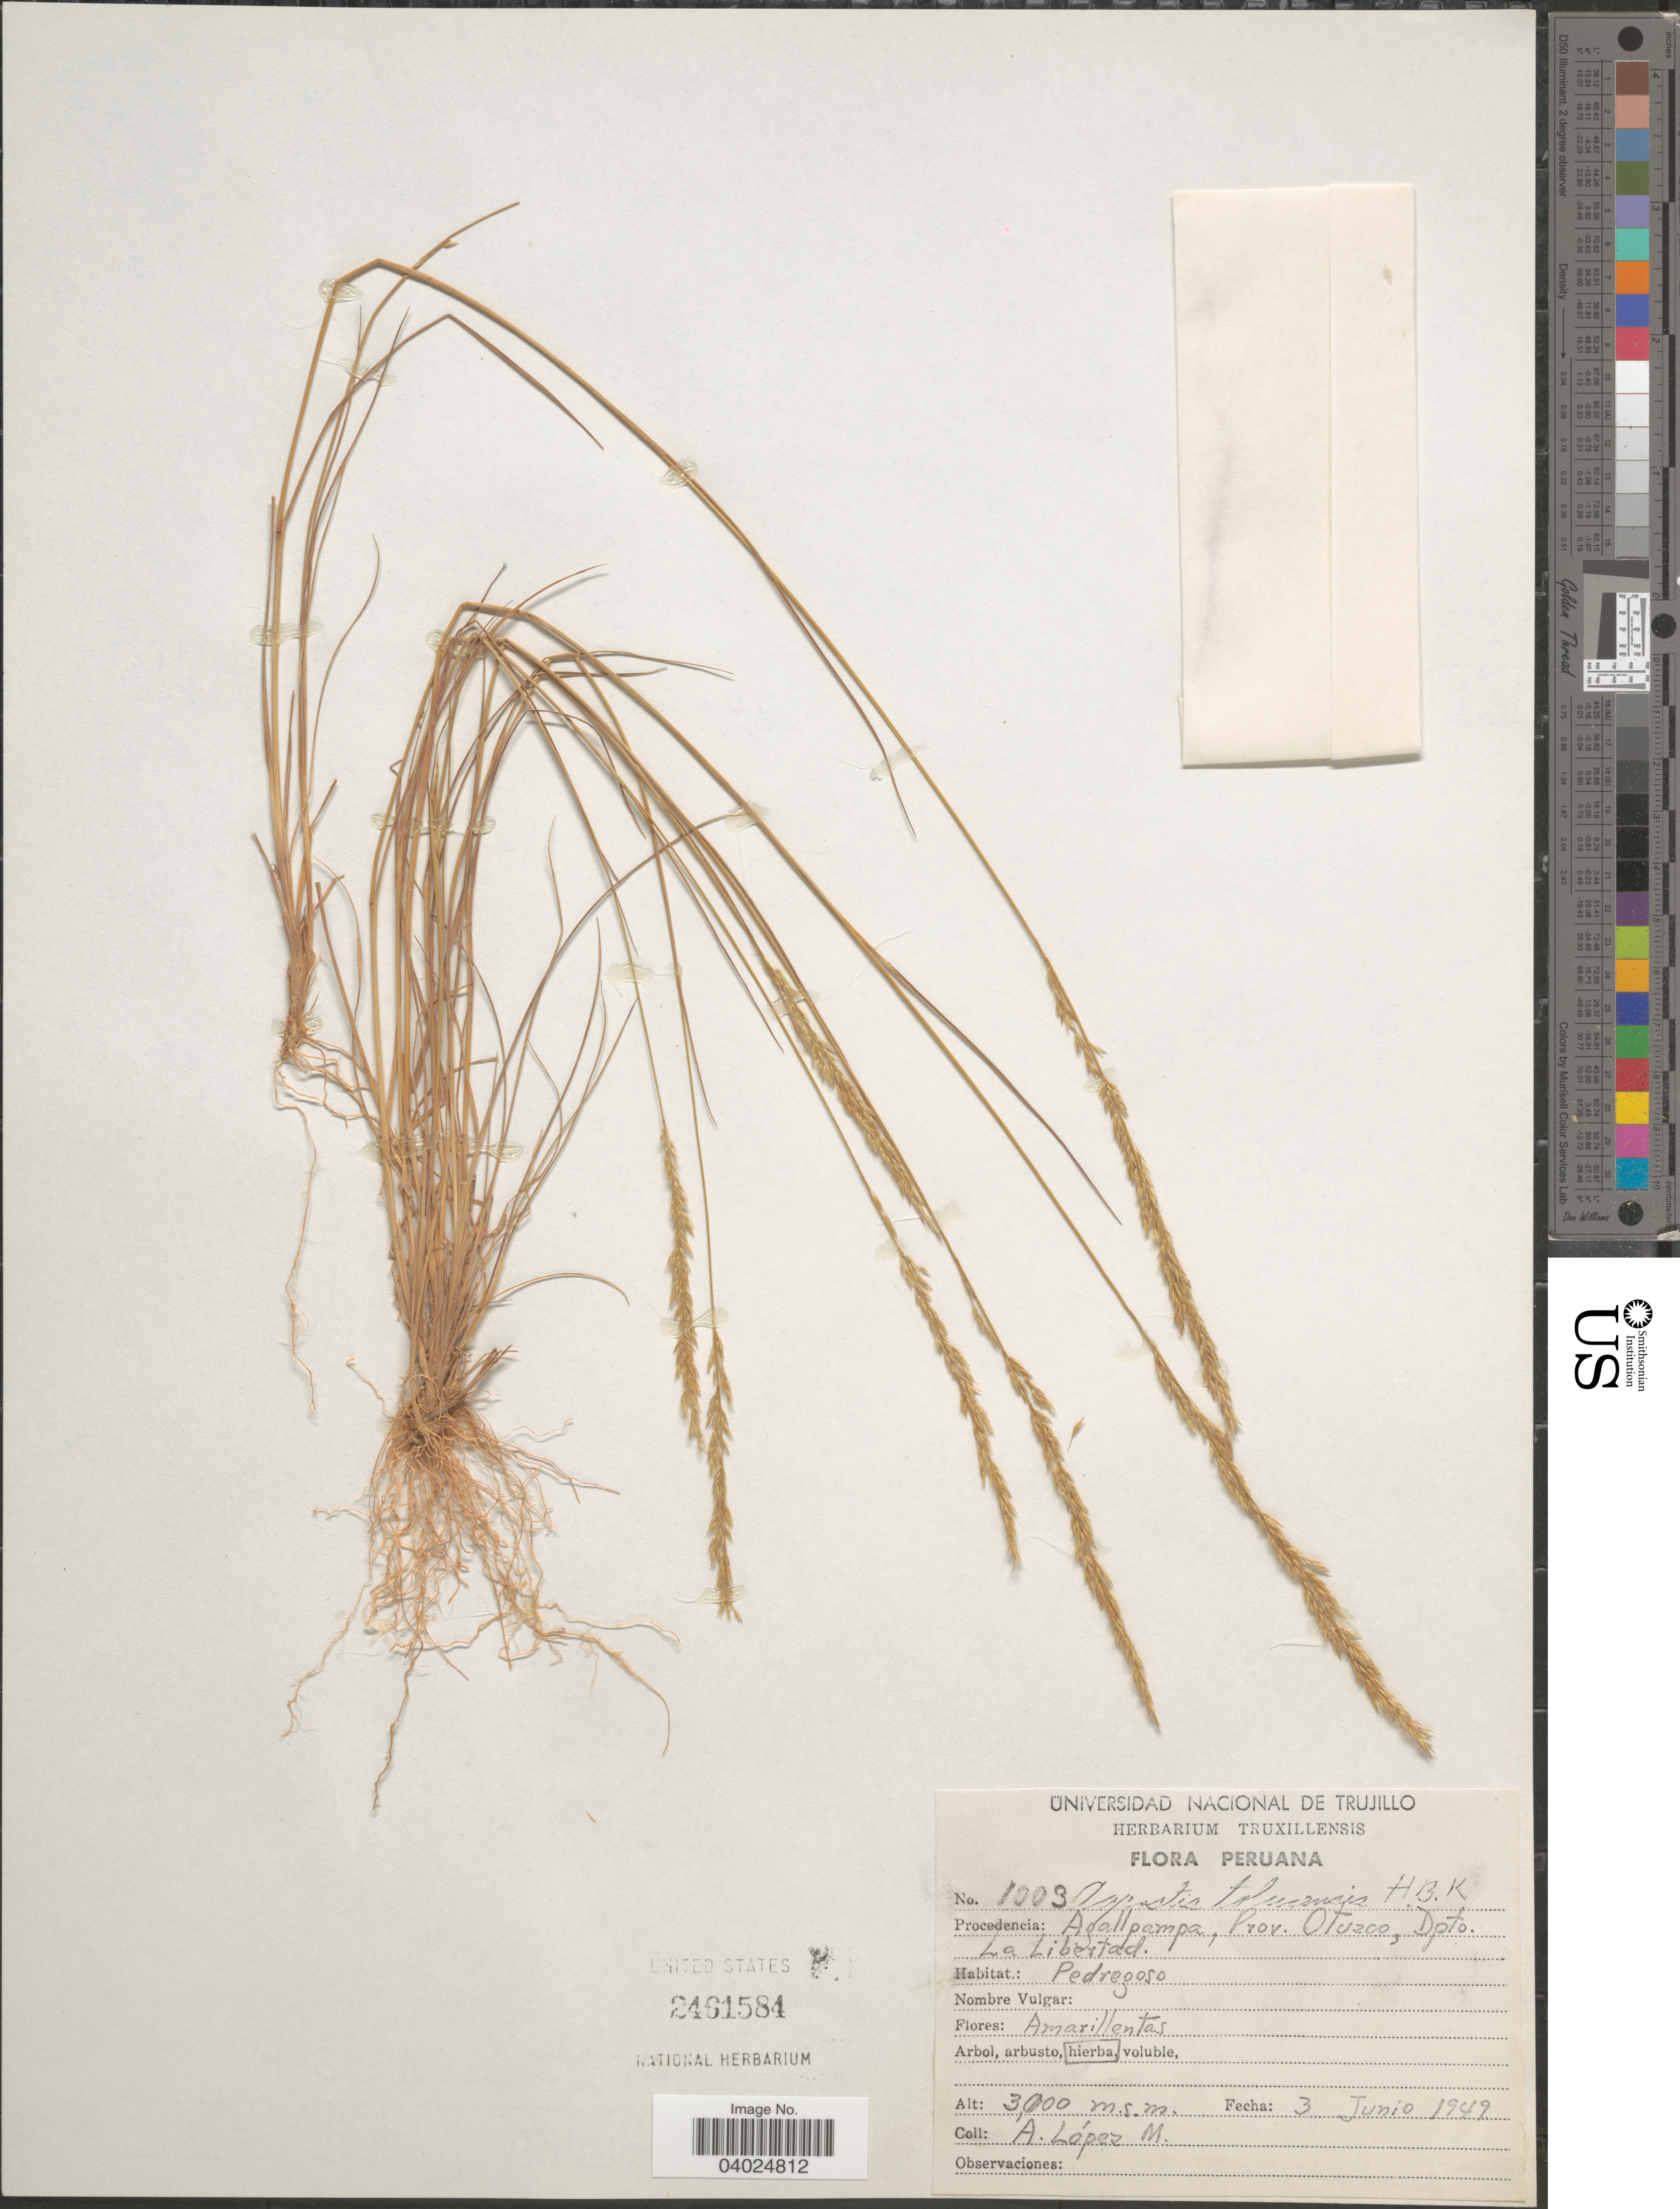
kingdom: Plantae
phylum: Tracheophyta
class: Liliopsida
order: Poales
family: Poaceae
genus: Agrostis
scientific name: Agrostis tolucensis Kunth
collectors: A. López M.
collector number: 1003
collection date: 1949-06-03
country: Peru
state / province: La Libertad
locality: Agallpampa, Prov. Otuzca, Dpto. La Libertad.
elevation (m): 3000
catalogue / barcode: US 2461584